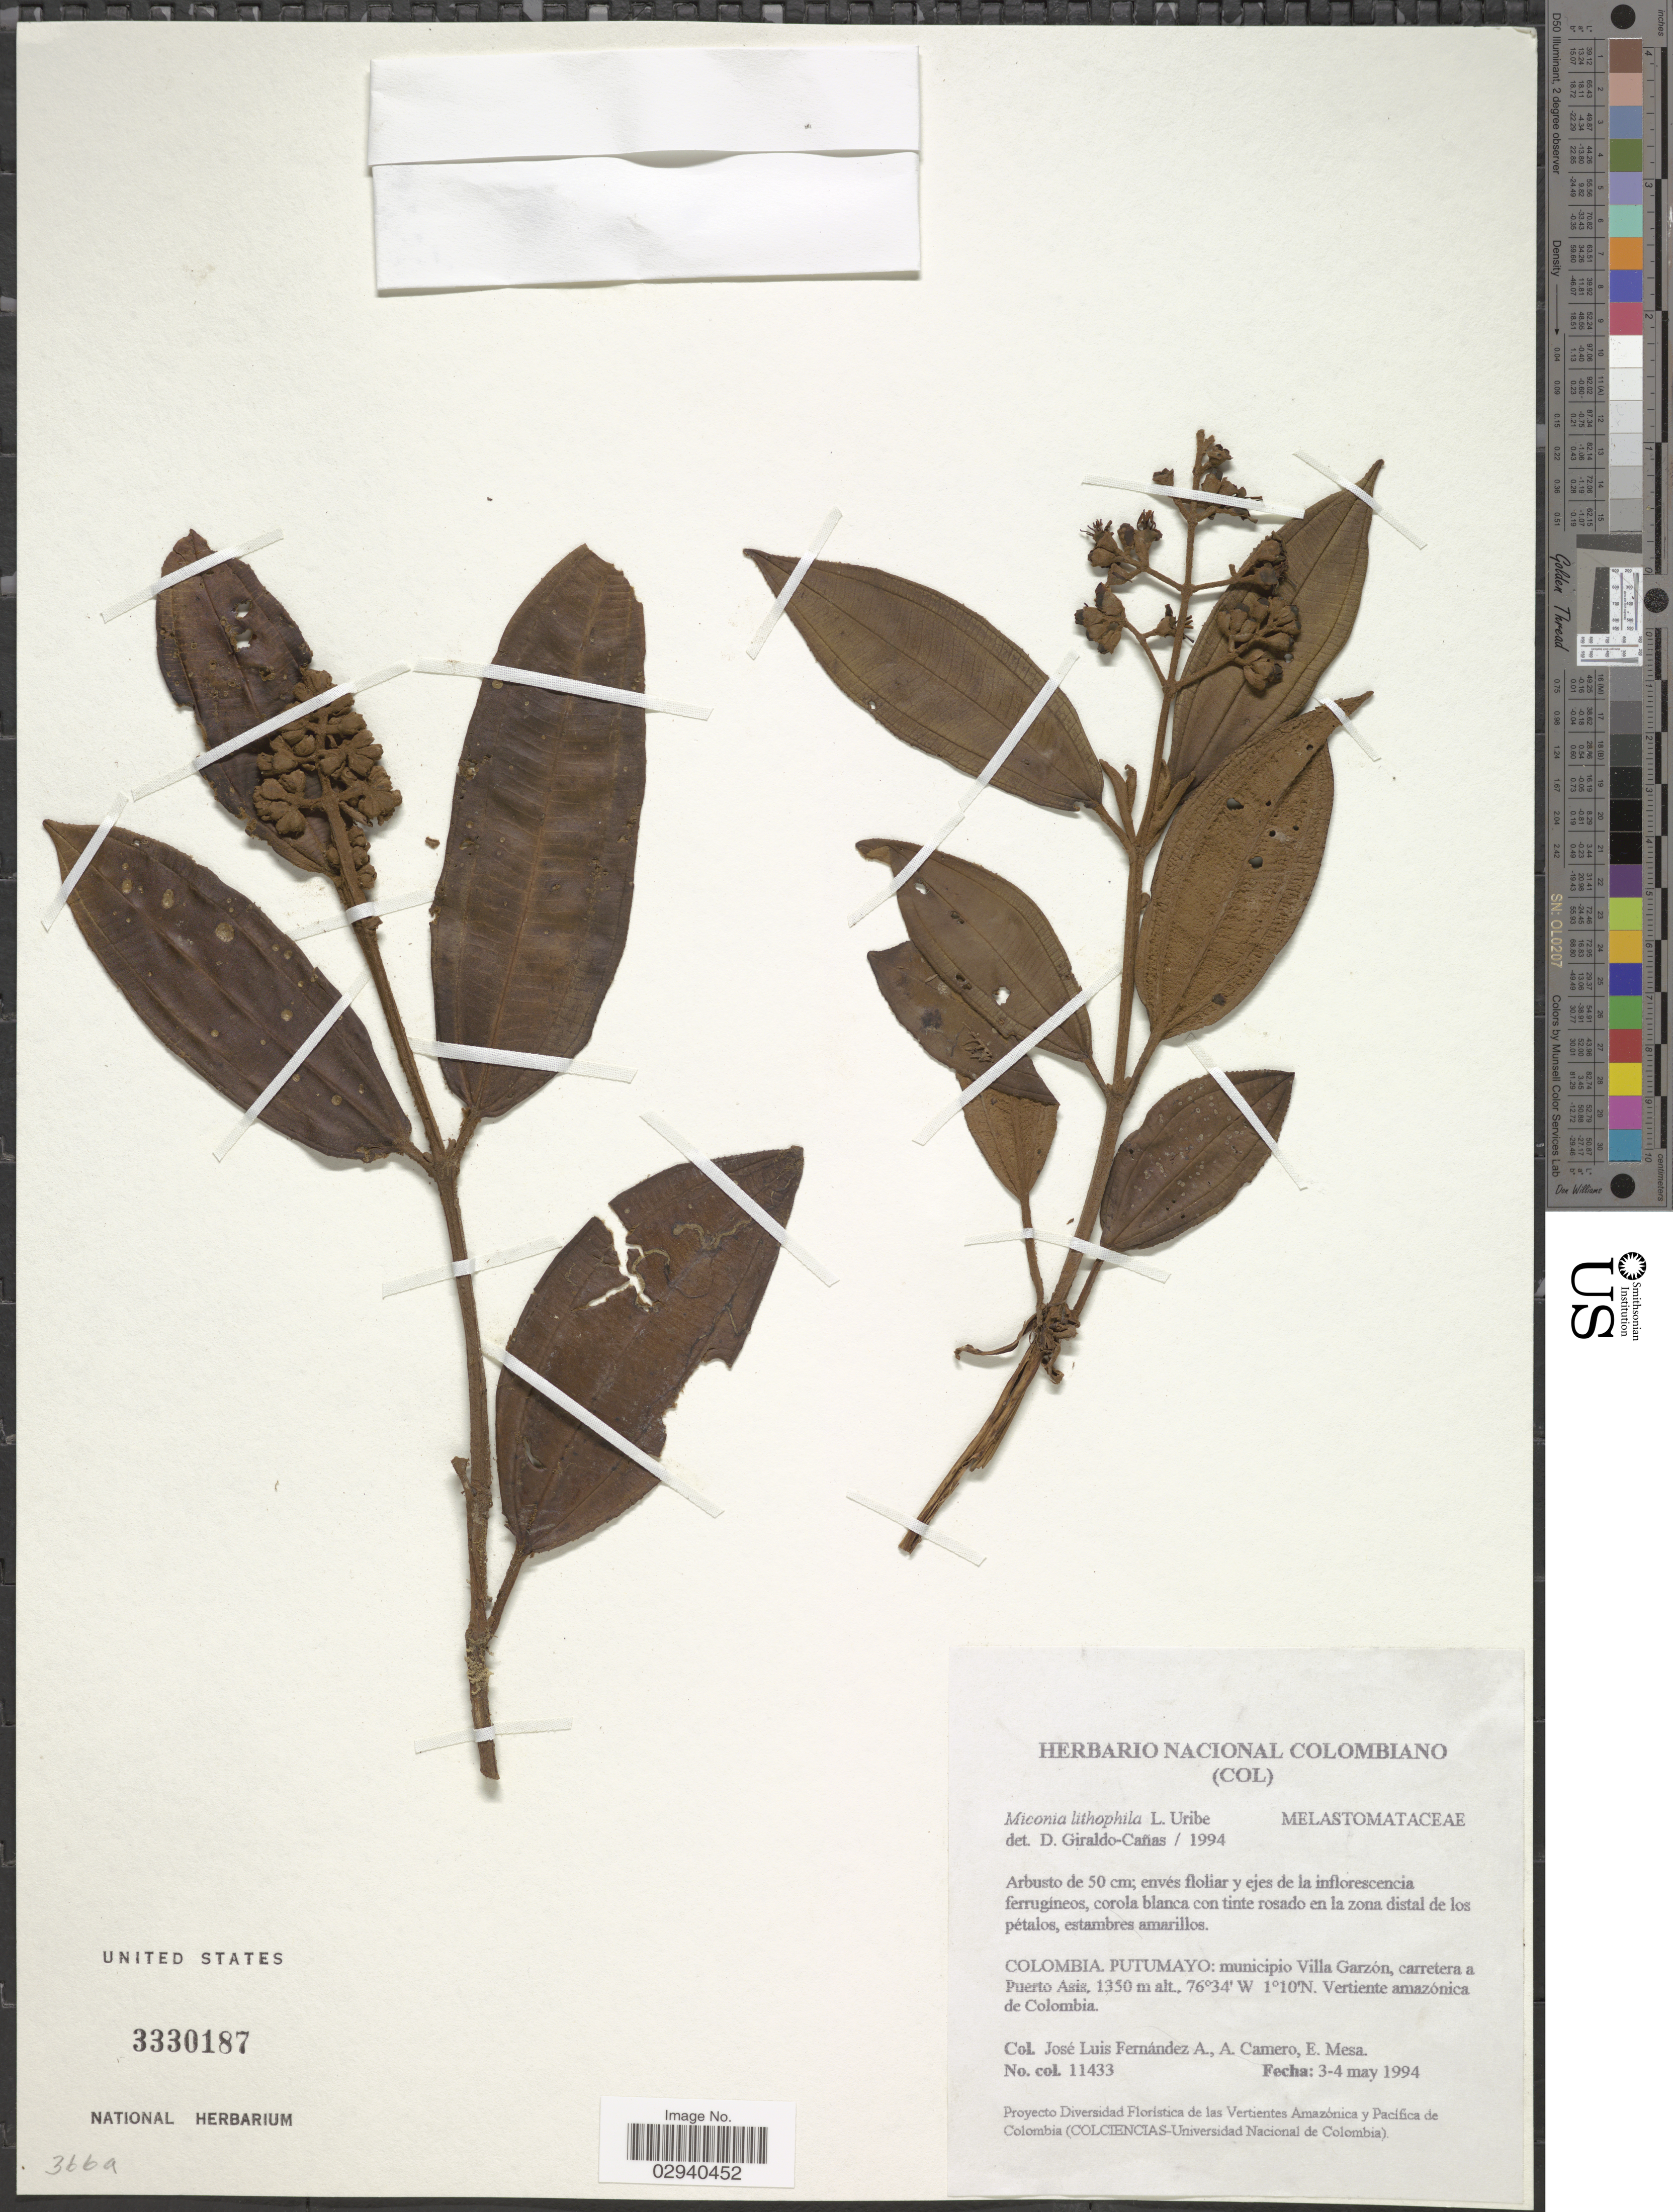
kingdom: Plantae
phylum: Tracheophyta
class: Magnoliopsida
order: Myrtales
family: Melastomataceae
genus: Miconia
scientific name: Miconia lithophila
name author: L. Uribe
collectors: J. Fernández A., A. A. Camero & E. Mesa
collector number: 11433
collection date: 1994-05-03/1994-05-04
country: Colombia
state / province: Putumayo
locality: Municipio Villa Garzón, carretera a Puerto Asis. Vertiente amazónica de Colombia.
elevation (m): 1350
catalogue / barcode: US 3330187